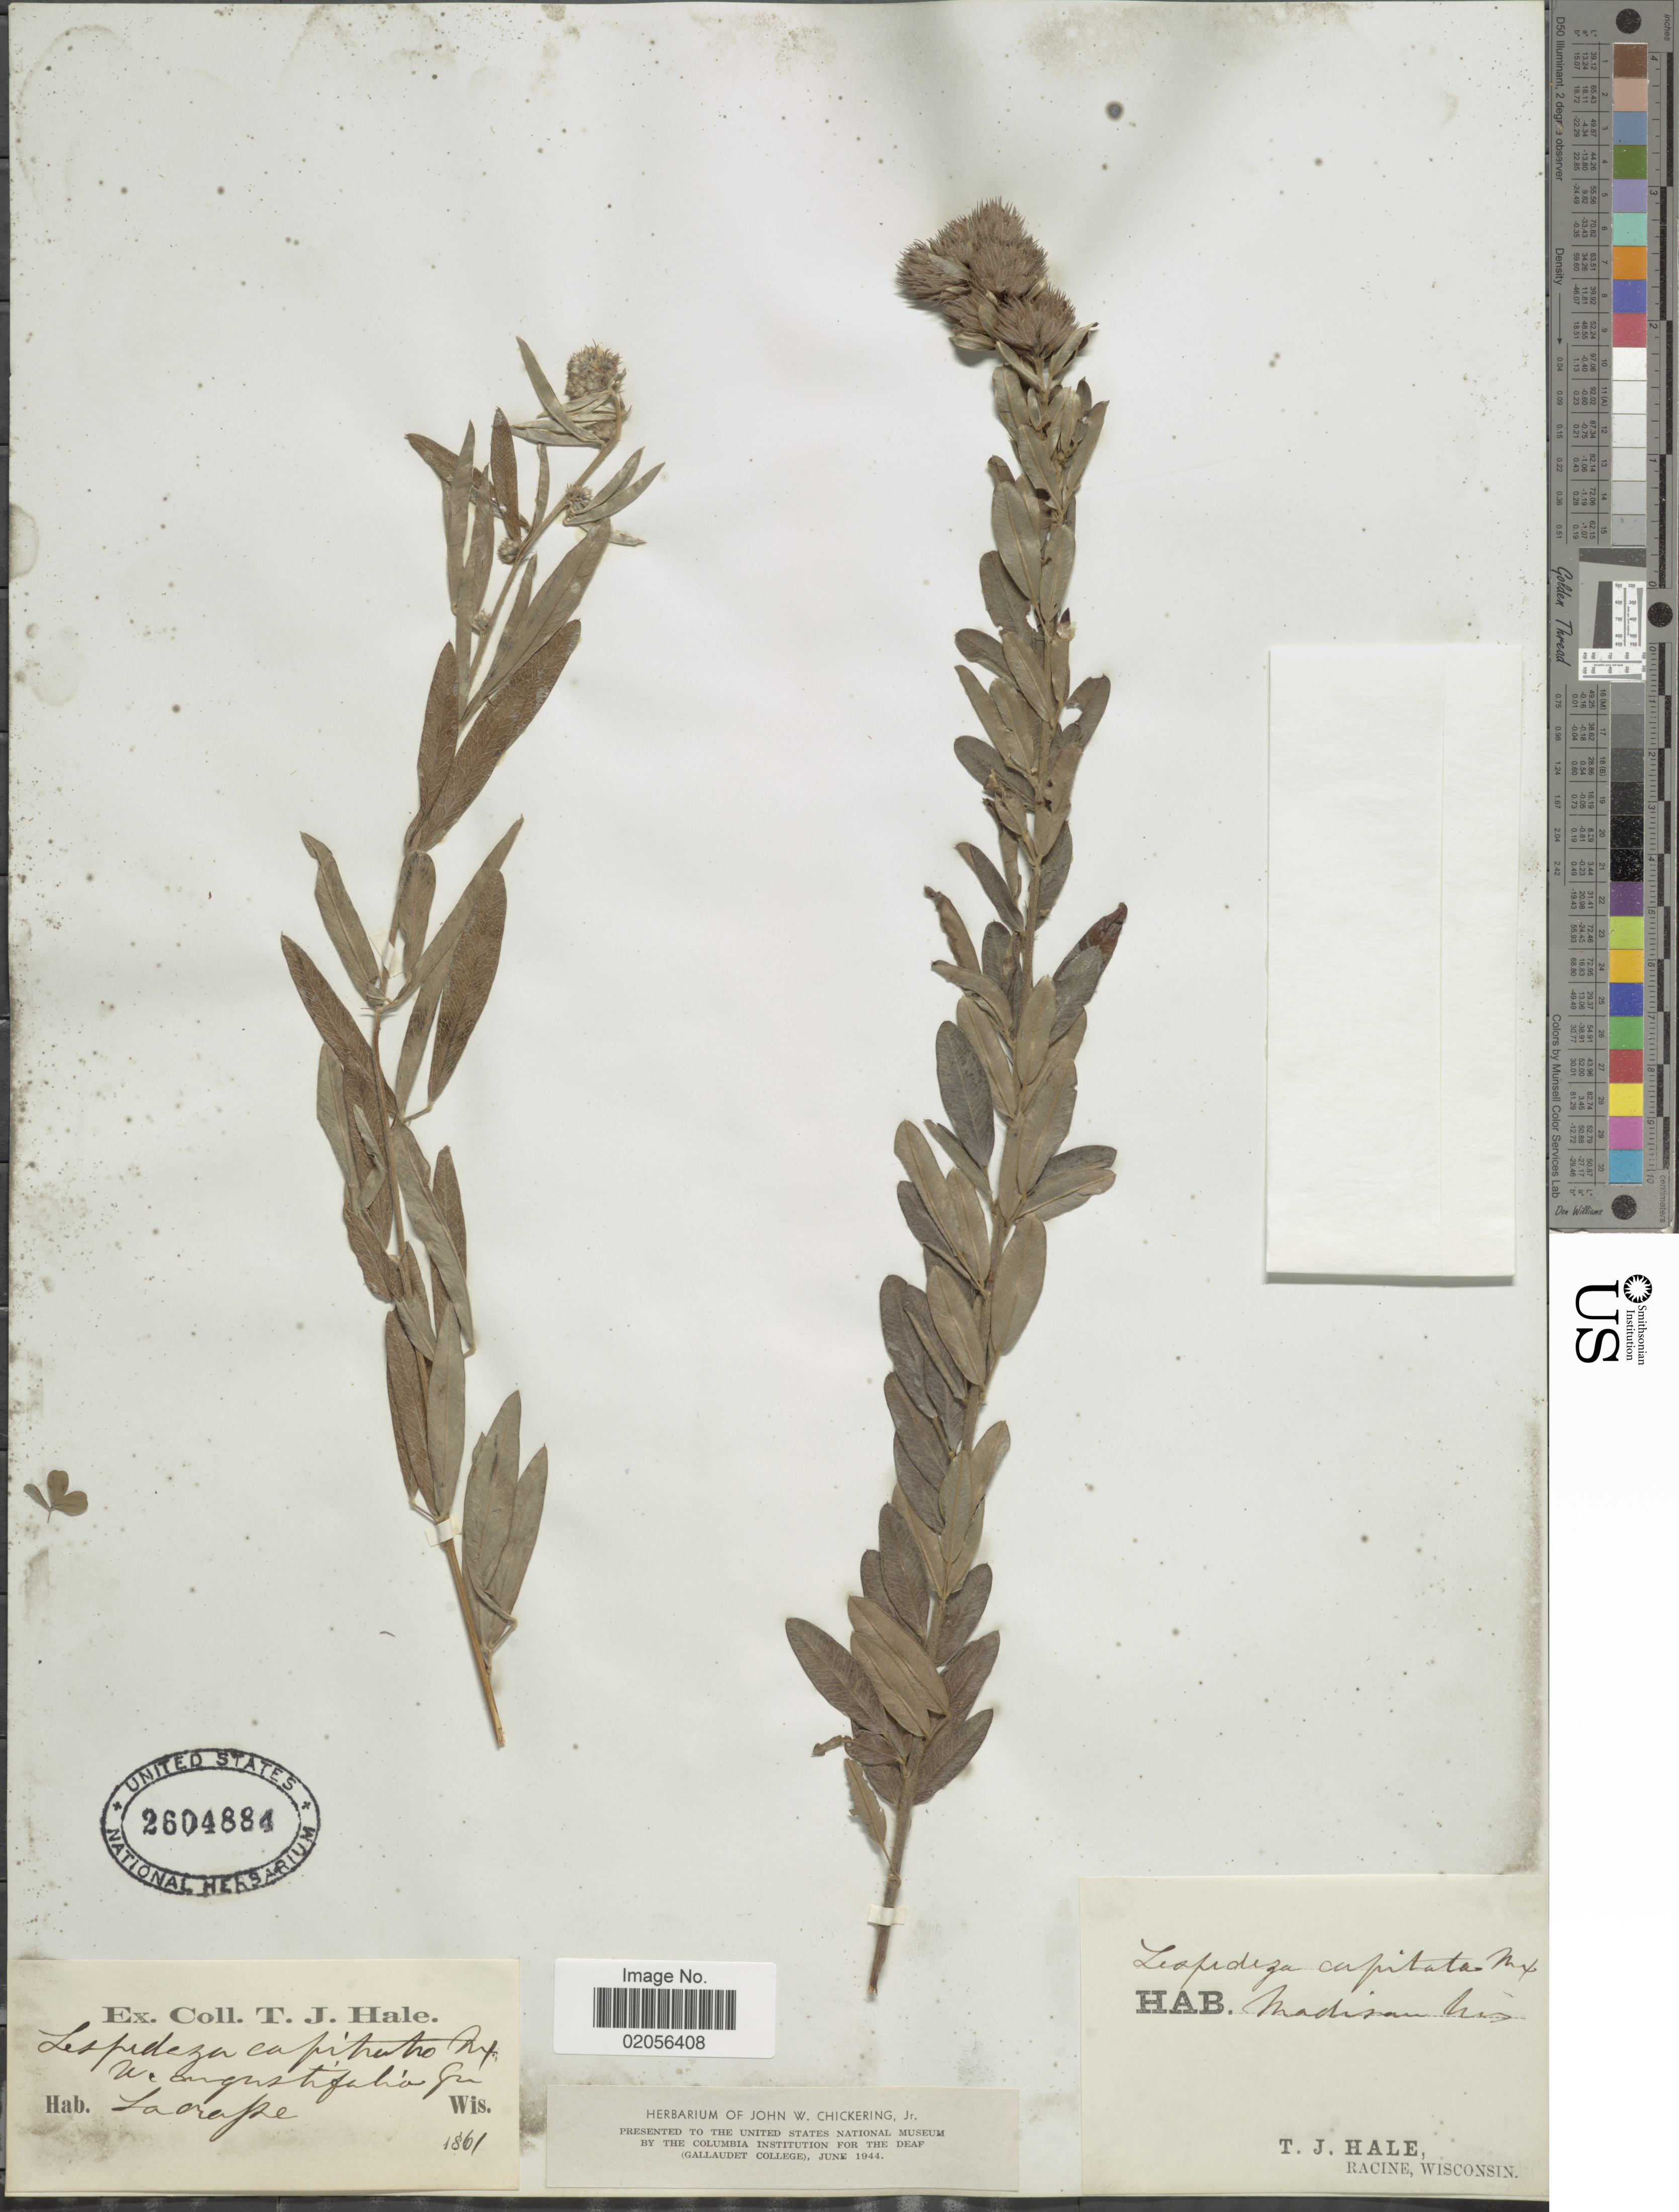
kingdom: Plantae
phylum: Tracheophyta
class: Magnoliopsida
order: Fabales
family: Fabaceae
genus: Lespedeza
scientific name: Lespedeza capitata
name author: Michx.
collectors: T. Hale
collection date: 1861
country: United States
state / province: Wisconsin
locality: Lacrosse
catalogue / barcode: US 2604884